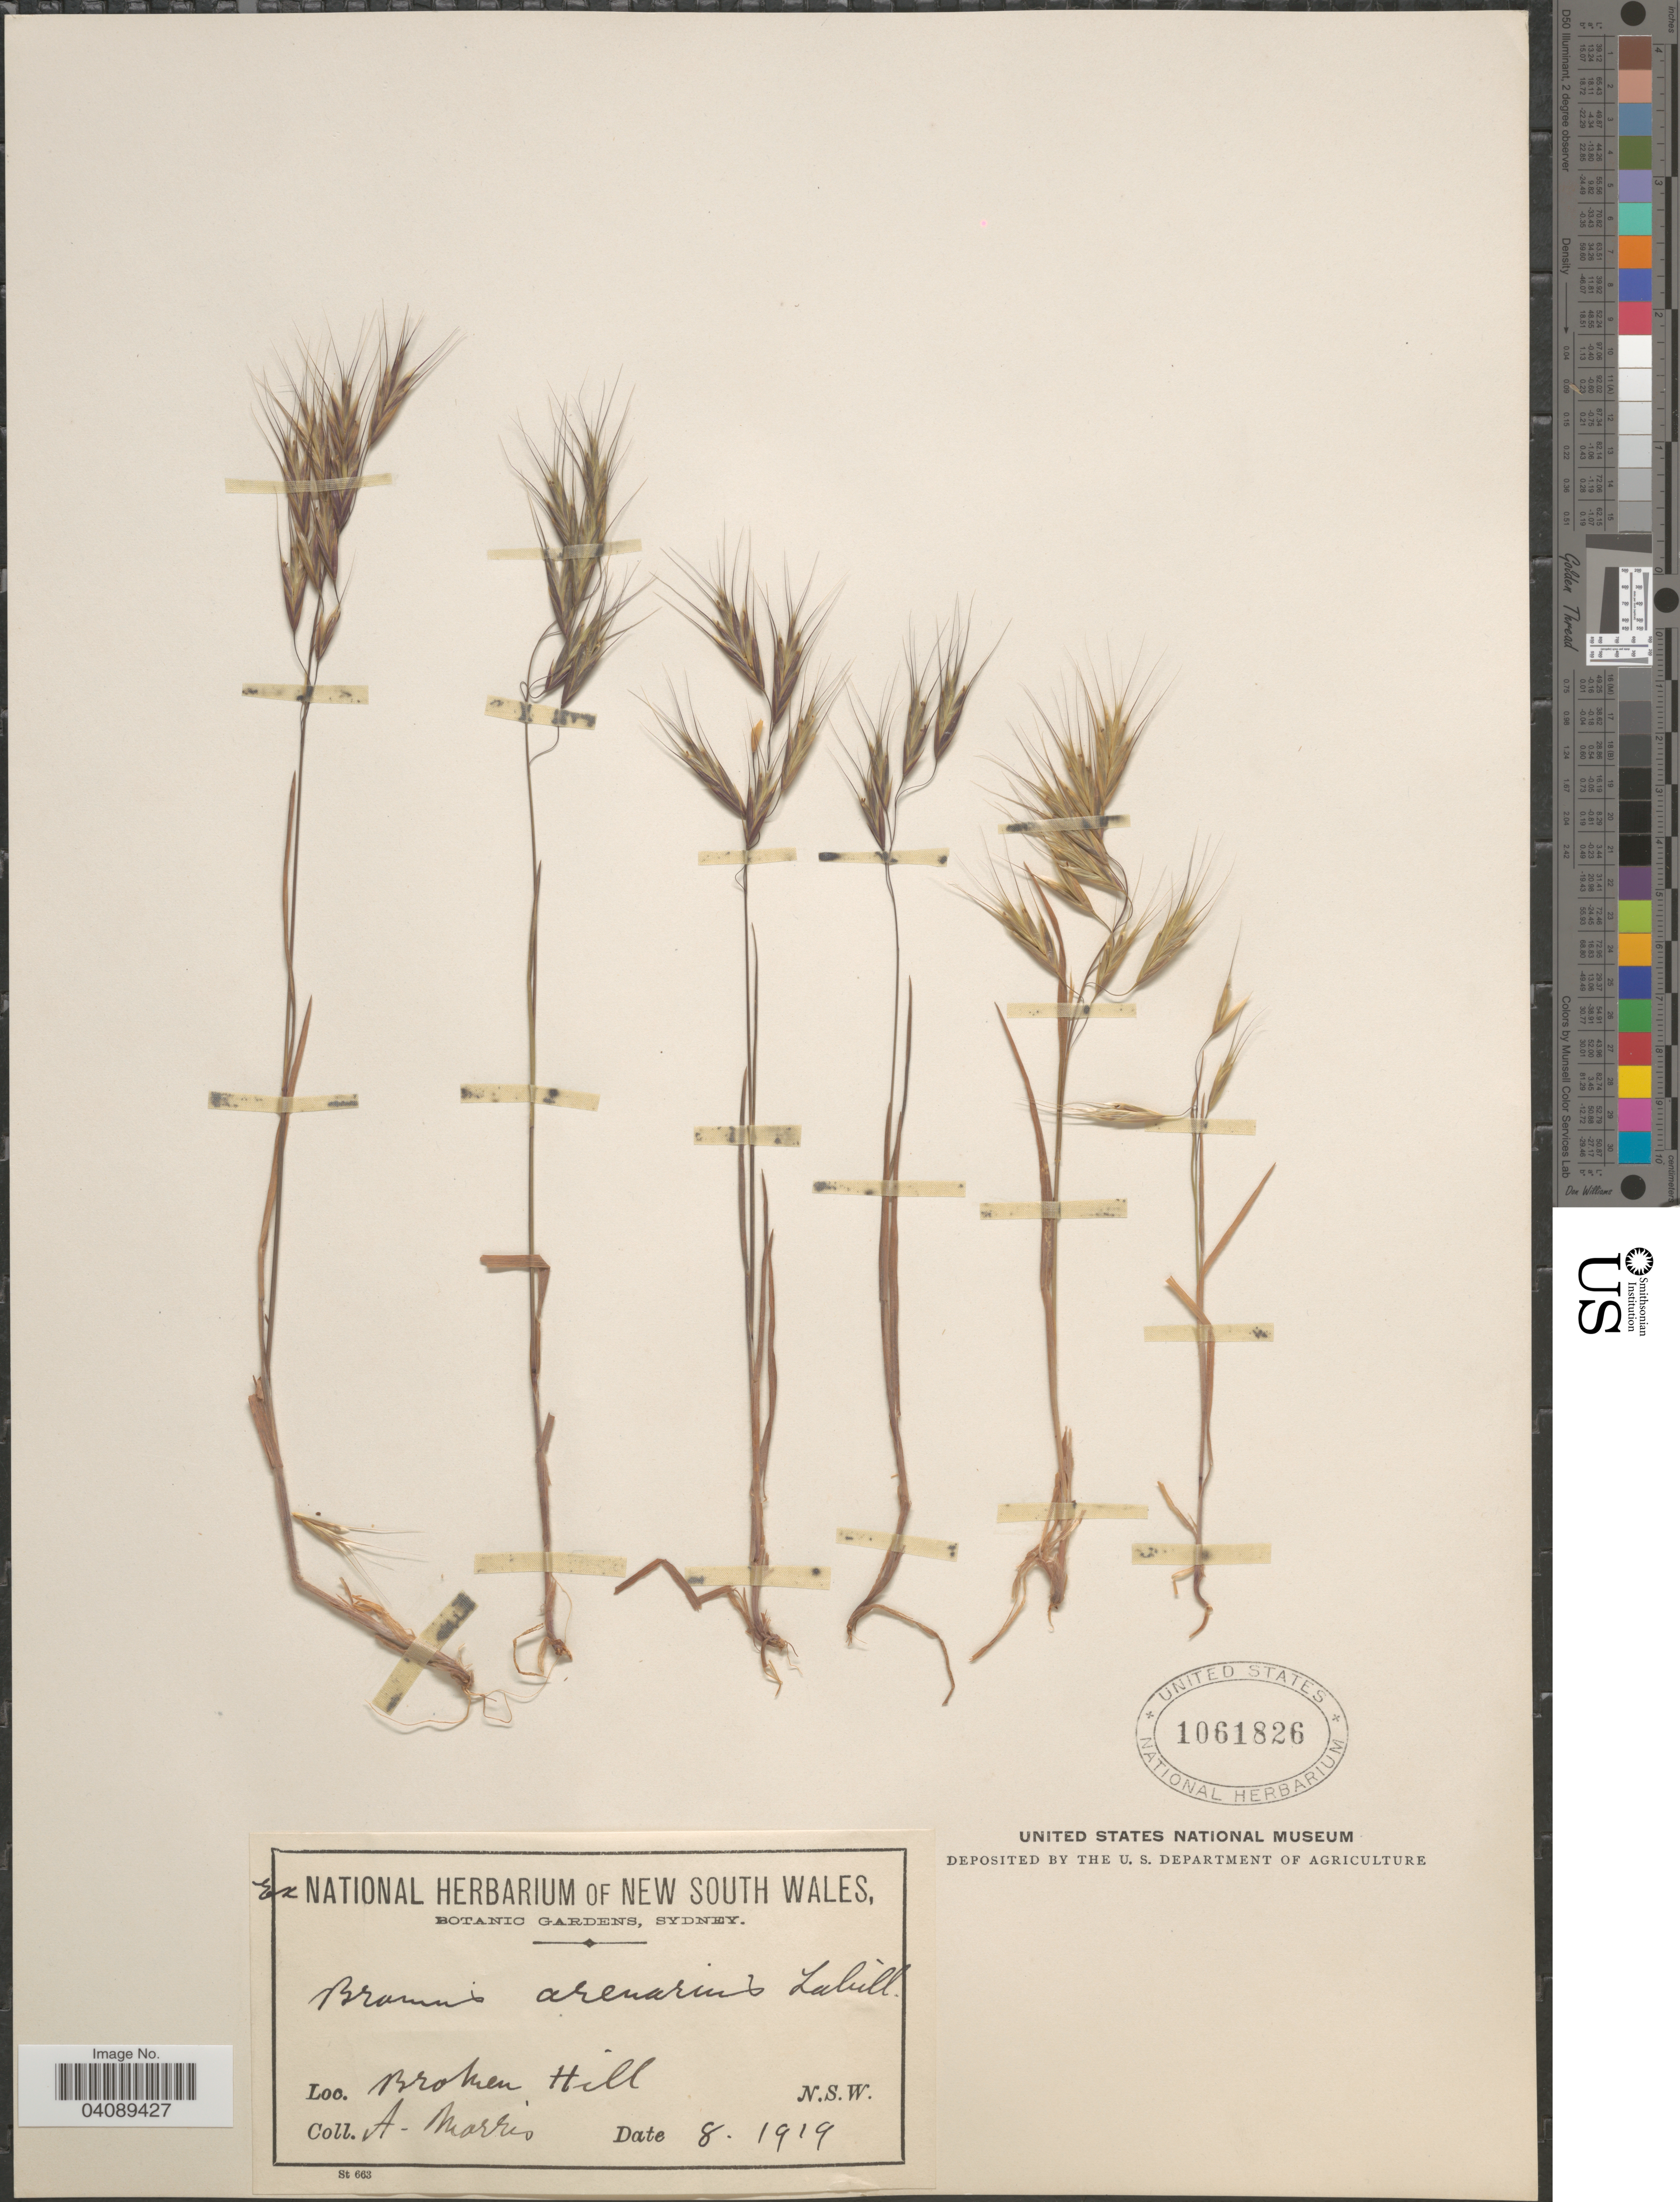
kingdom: Plantae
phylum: Tracheophyta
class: Liliopsida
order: Poales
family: Poaceae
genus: Bromus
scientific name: Bromus arenarius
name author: Labill.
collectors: A. Morris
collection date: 1919-08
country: Australia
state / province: New South Wales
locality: Broken Hill.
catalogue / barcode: US 1061826